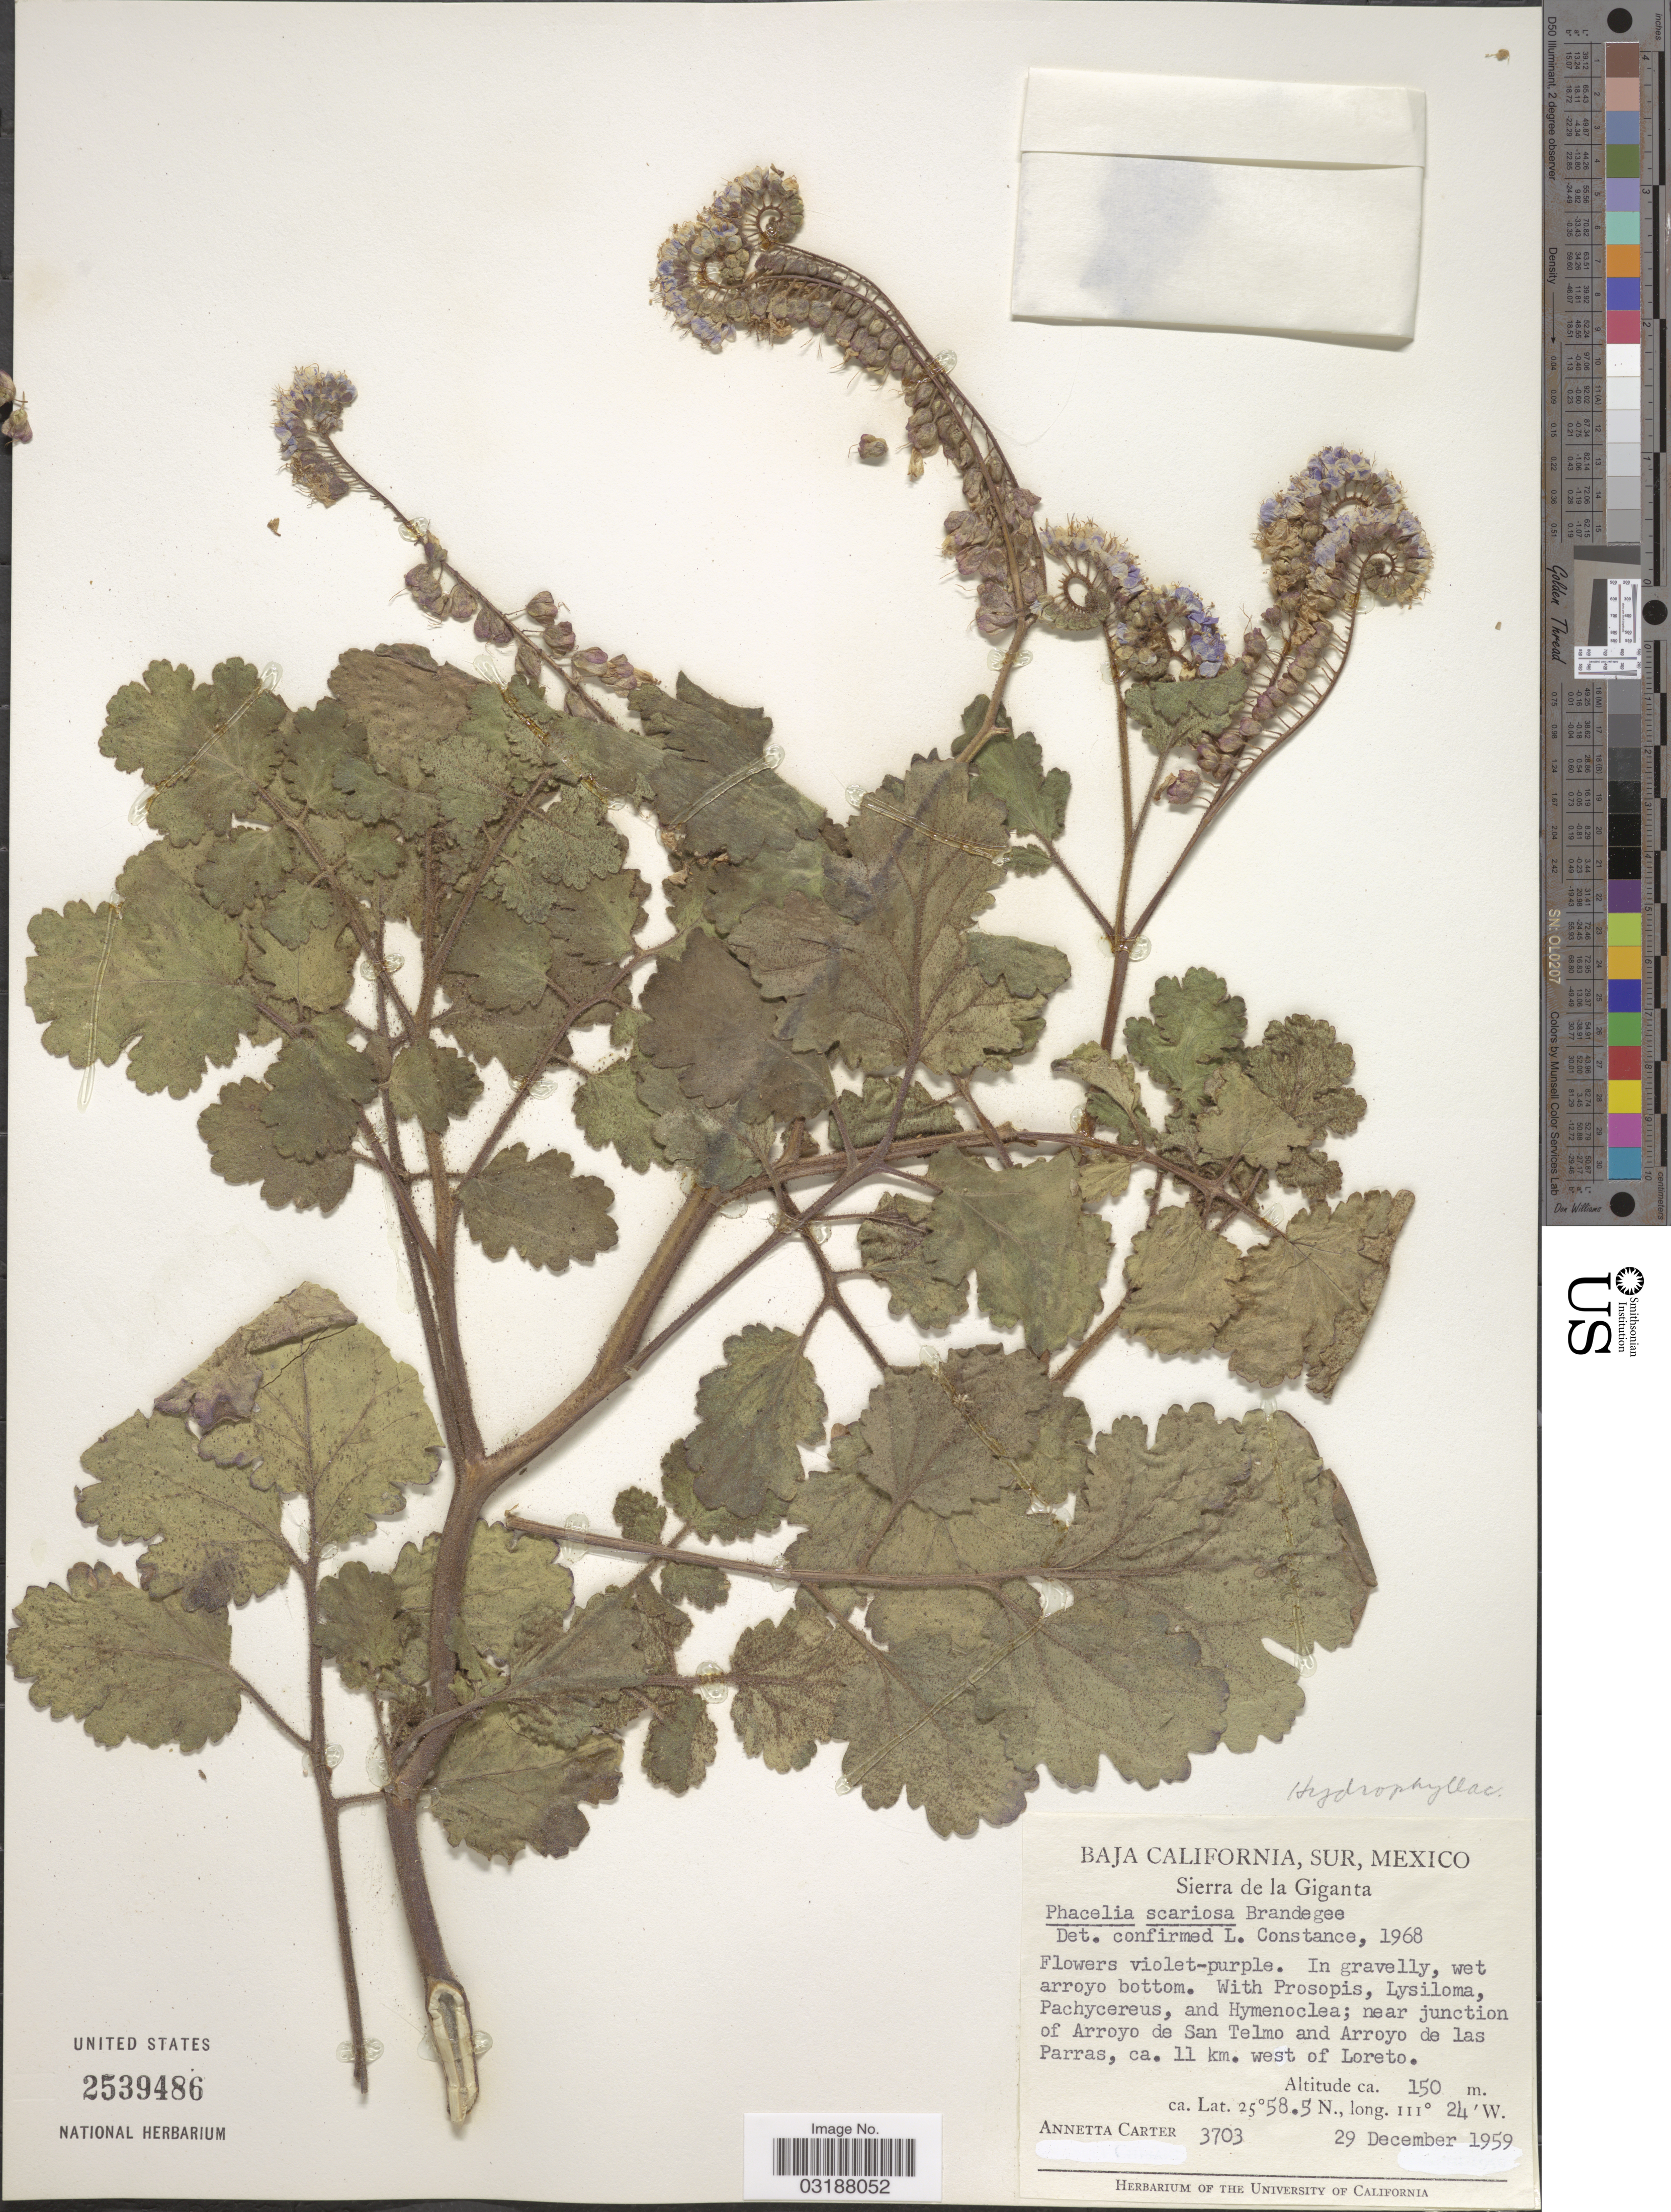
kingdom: Plantae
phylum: Tracheophyta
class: Magnoliopsida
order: Boraginales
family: Hydrophyllaceae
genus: Phacelia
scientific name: Phacelia scariosa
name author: Brandegee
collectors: A. Carter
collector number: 3703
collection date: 1959-12-29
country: Mexico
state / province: Baja California Sur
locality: Sierra de la Giganta, near junction of Arroyo de San Telmo and Arroyo de las Parras, ca. 11 km. west of Loreto.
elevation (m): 150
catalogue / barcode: US 2539486